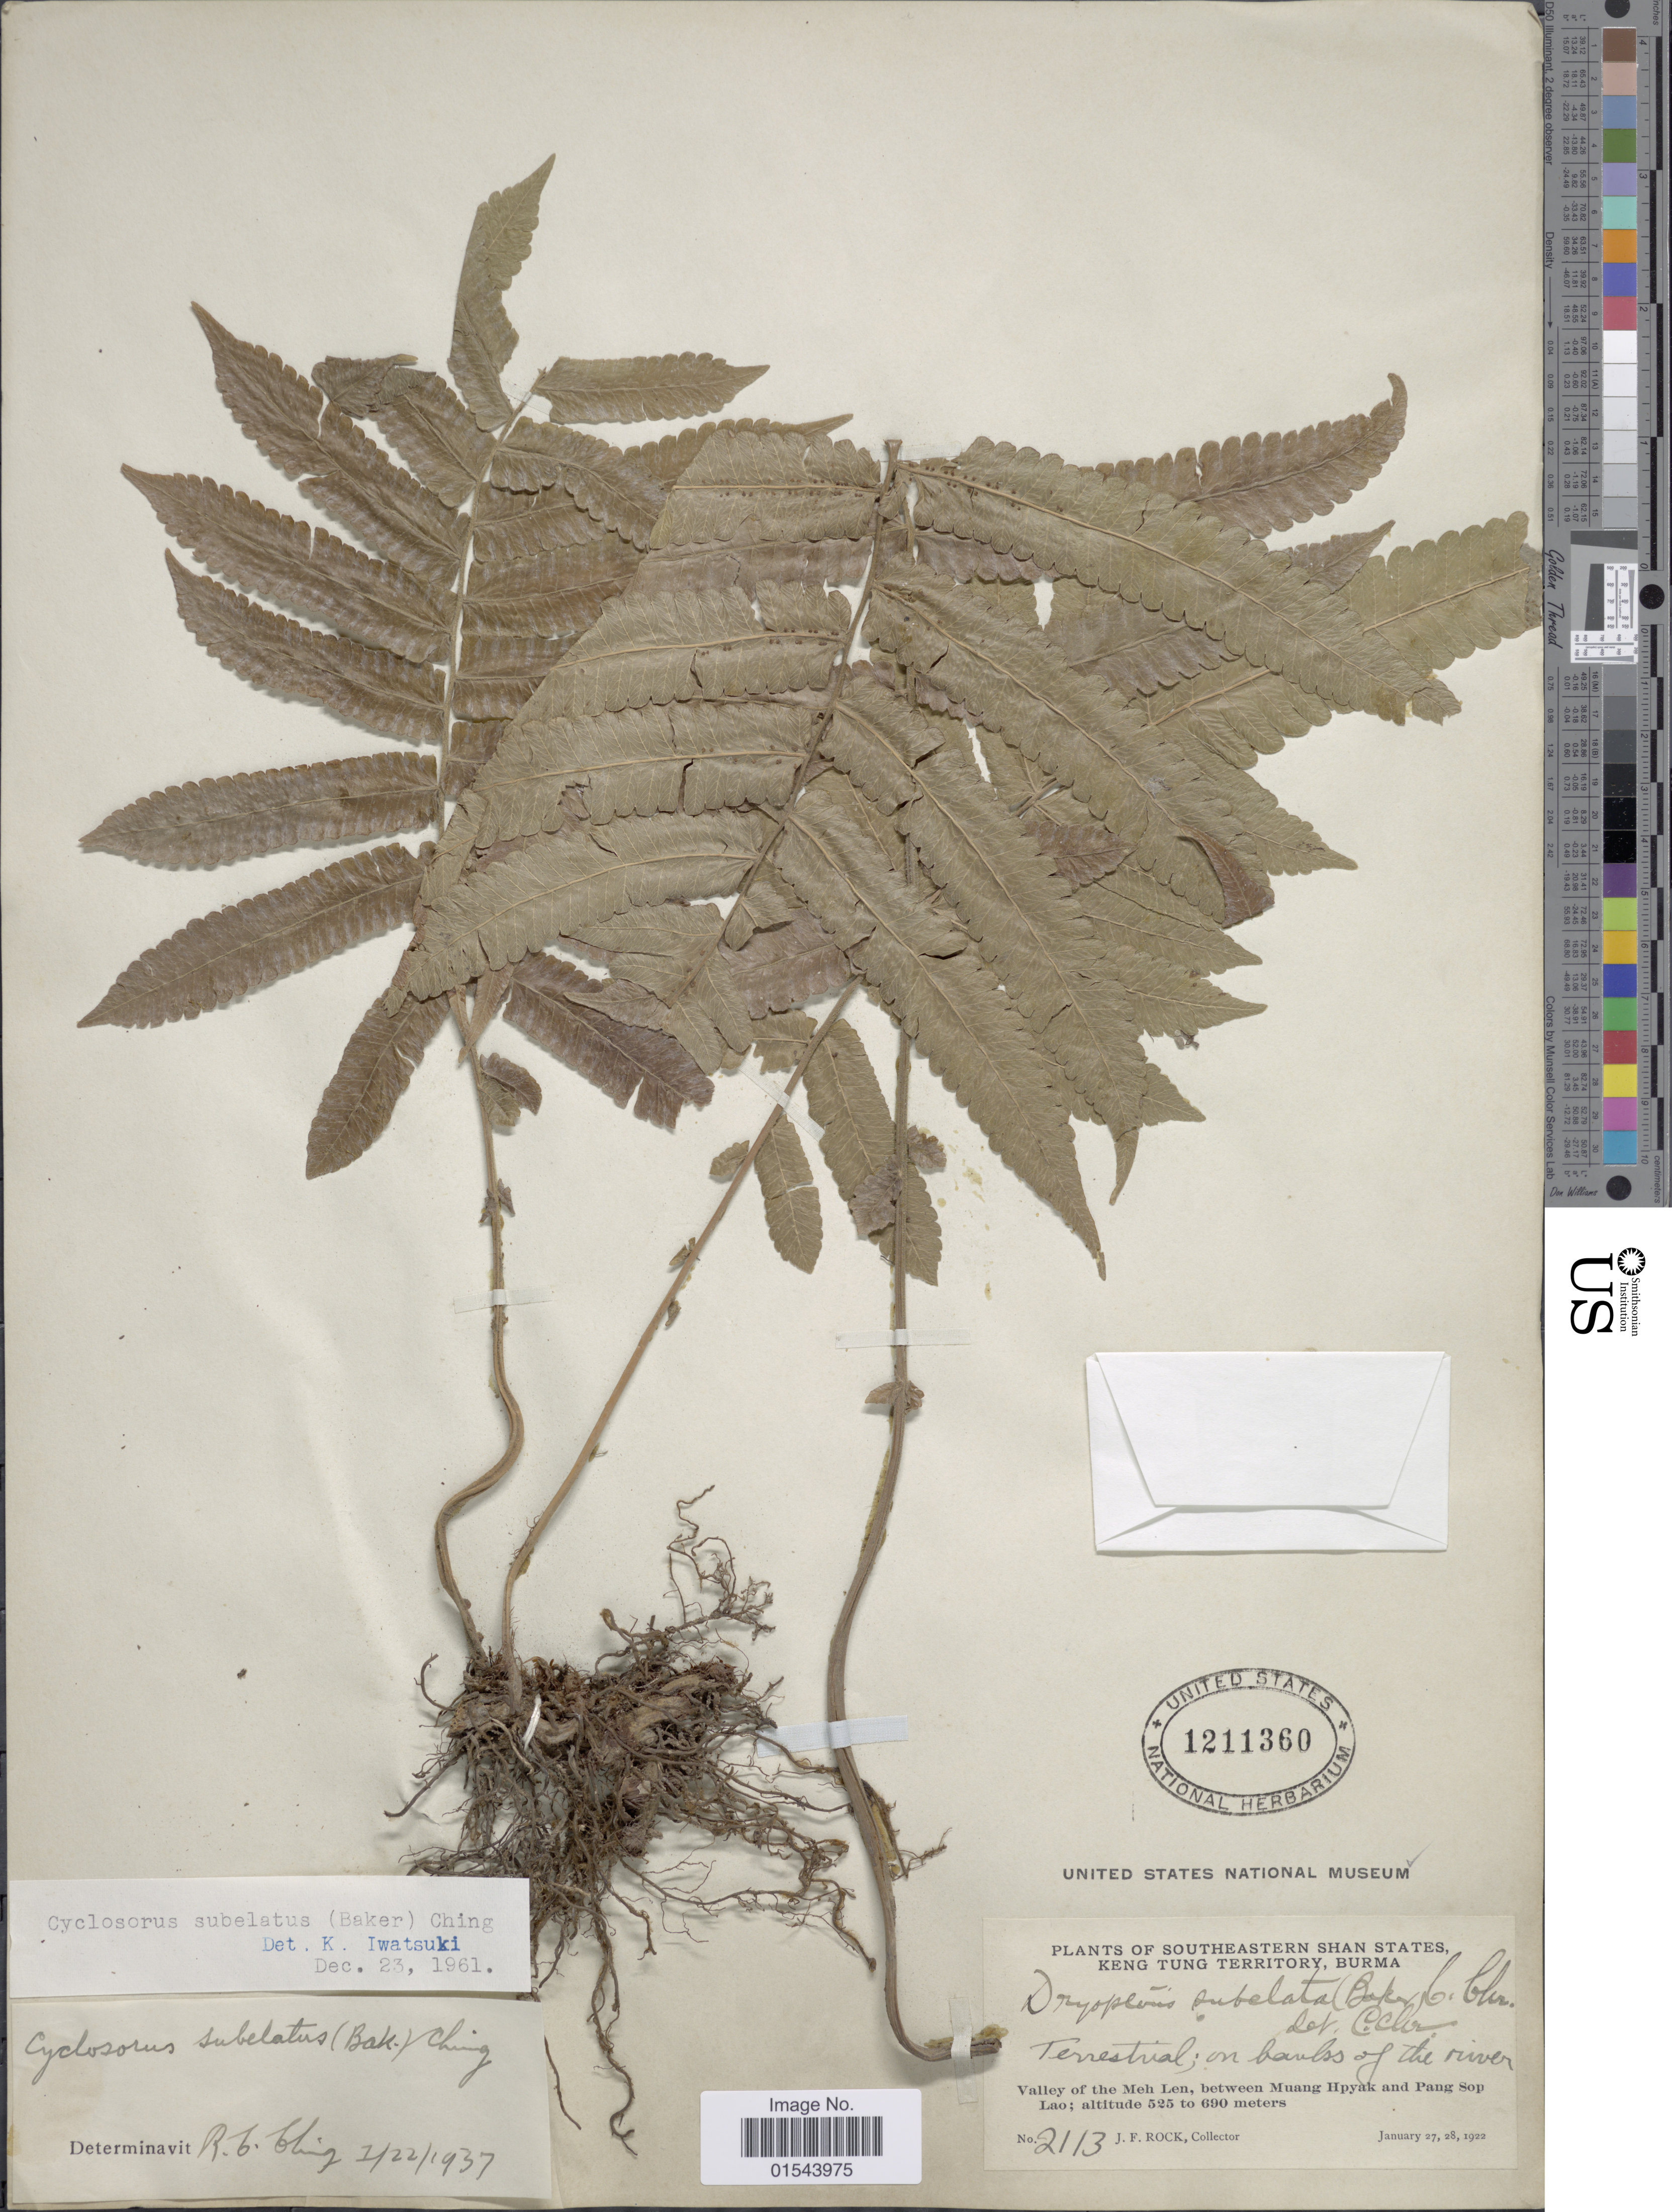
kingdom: Plantae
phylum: Tracheophyta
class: Polypodiopsida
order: Polypodiales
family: Thelypteridaceae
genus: Christella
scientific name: Christella subelata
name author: (Baker) Holttum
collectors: J. Rock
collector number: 2113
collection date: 1922-01-27/1922-01-28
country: Myanmar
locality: Southeastern Shan States, keng Tung Territory, Burma, Valley of the Meh Len, between Muang Hpyak and Pang Sop Lao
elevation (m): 525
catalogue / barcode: US 1211360